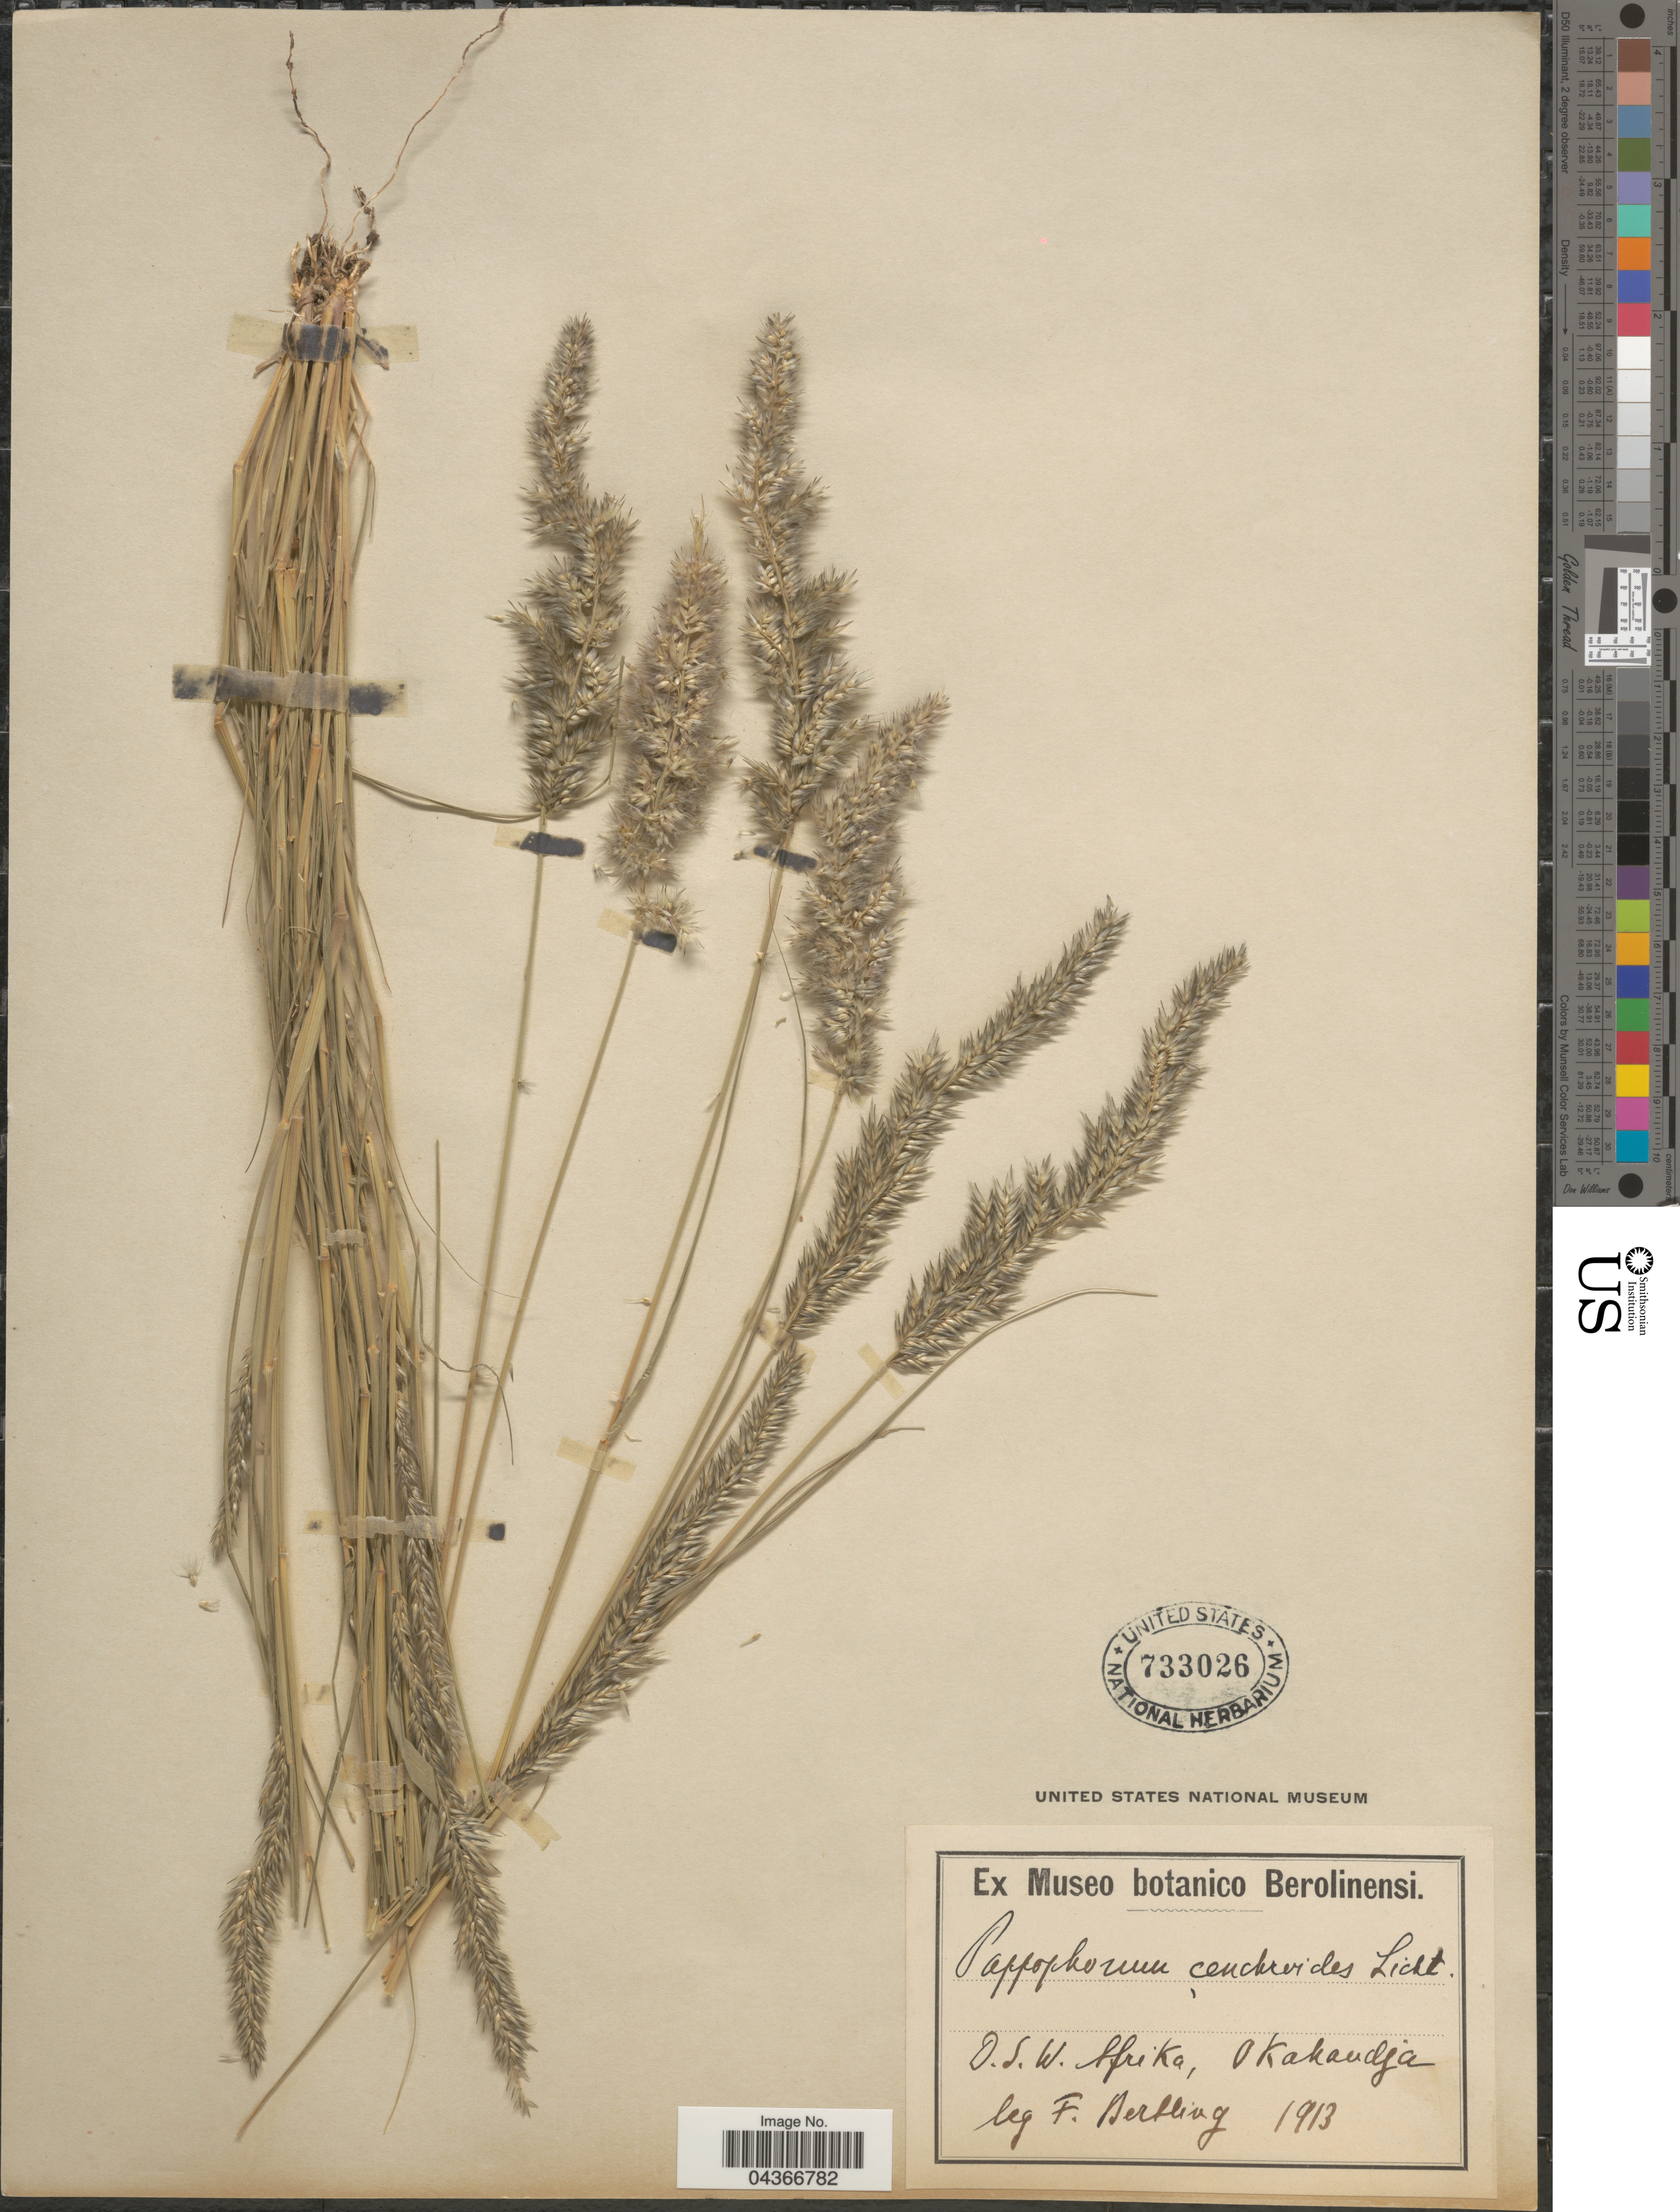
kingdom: Plantae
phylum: Tracheophyta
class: Liliopsida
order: Poales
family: Poaceae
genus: Enneapogon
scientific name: Enneapogon cenchroides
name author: (Licht. ex Roem. & Schult.) C.E. Hubb.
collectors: F. Bertling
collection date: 1913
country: Namibia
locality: D.S.W. Afrika, Okahandja.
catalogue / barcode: US 733026